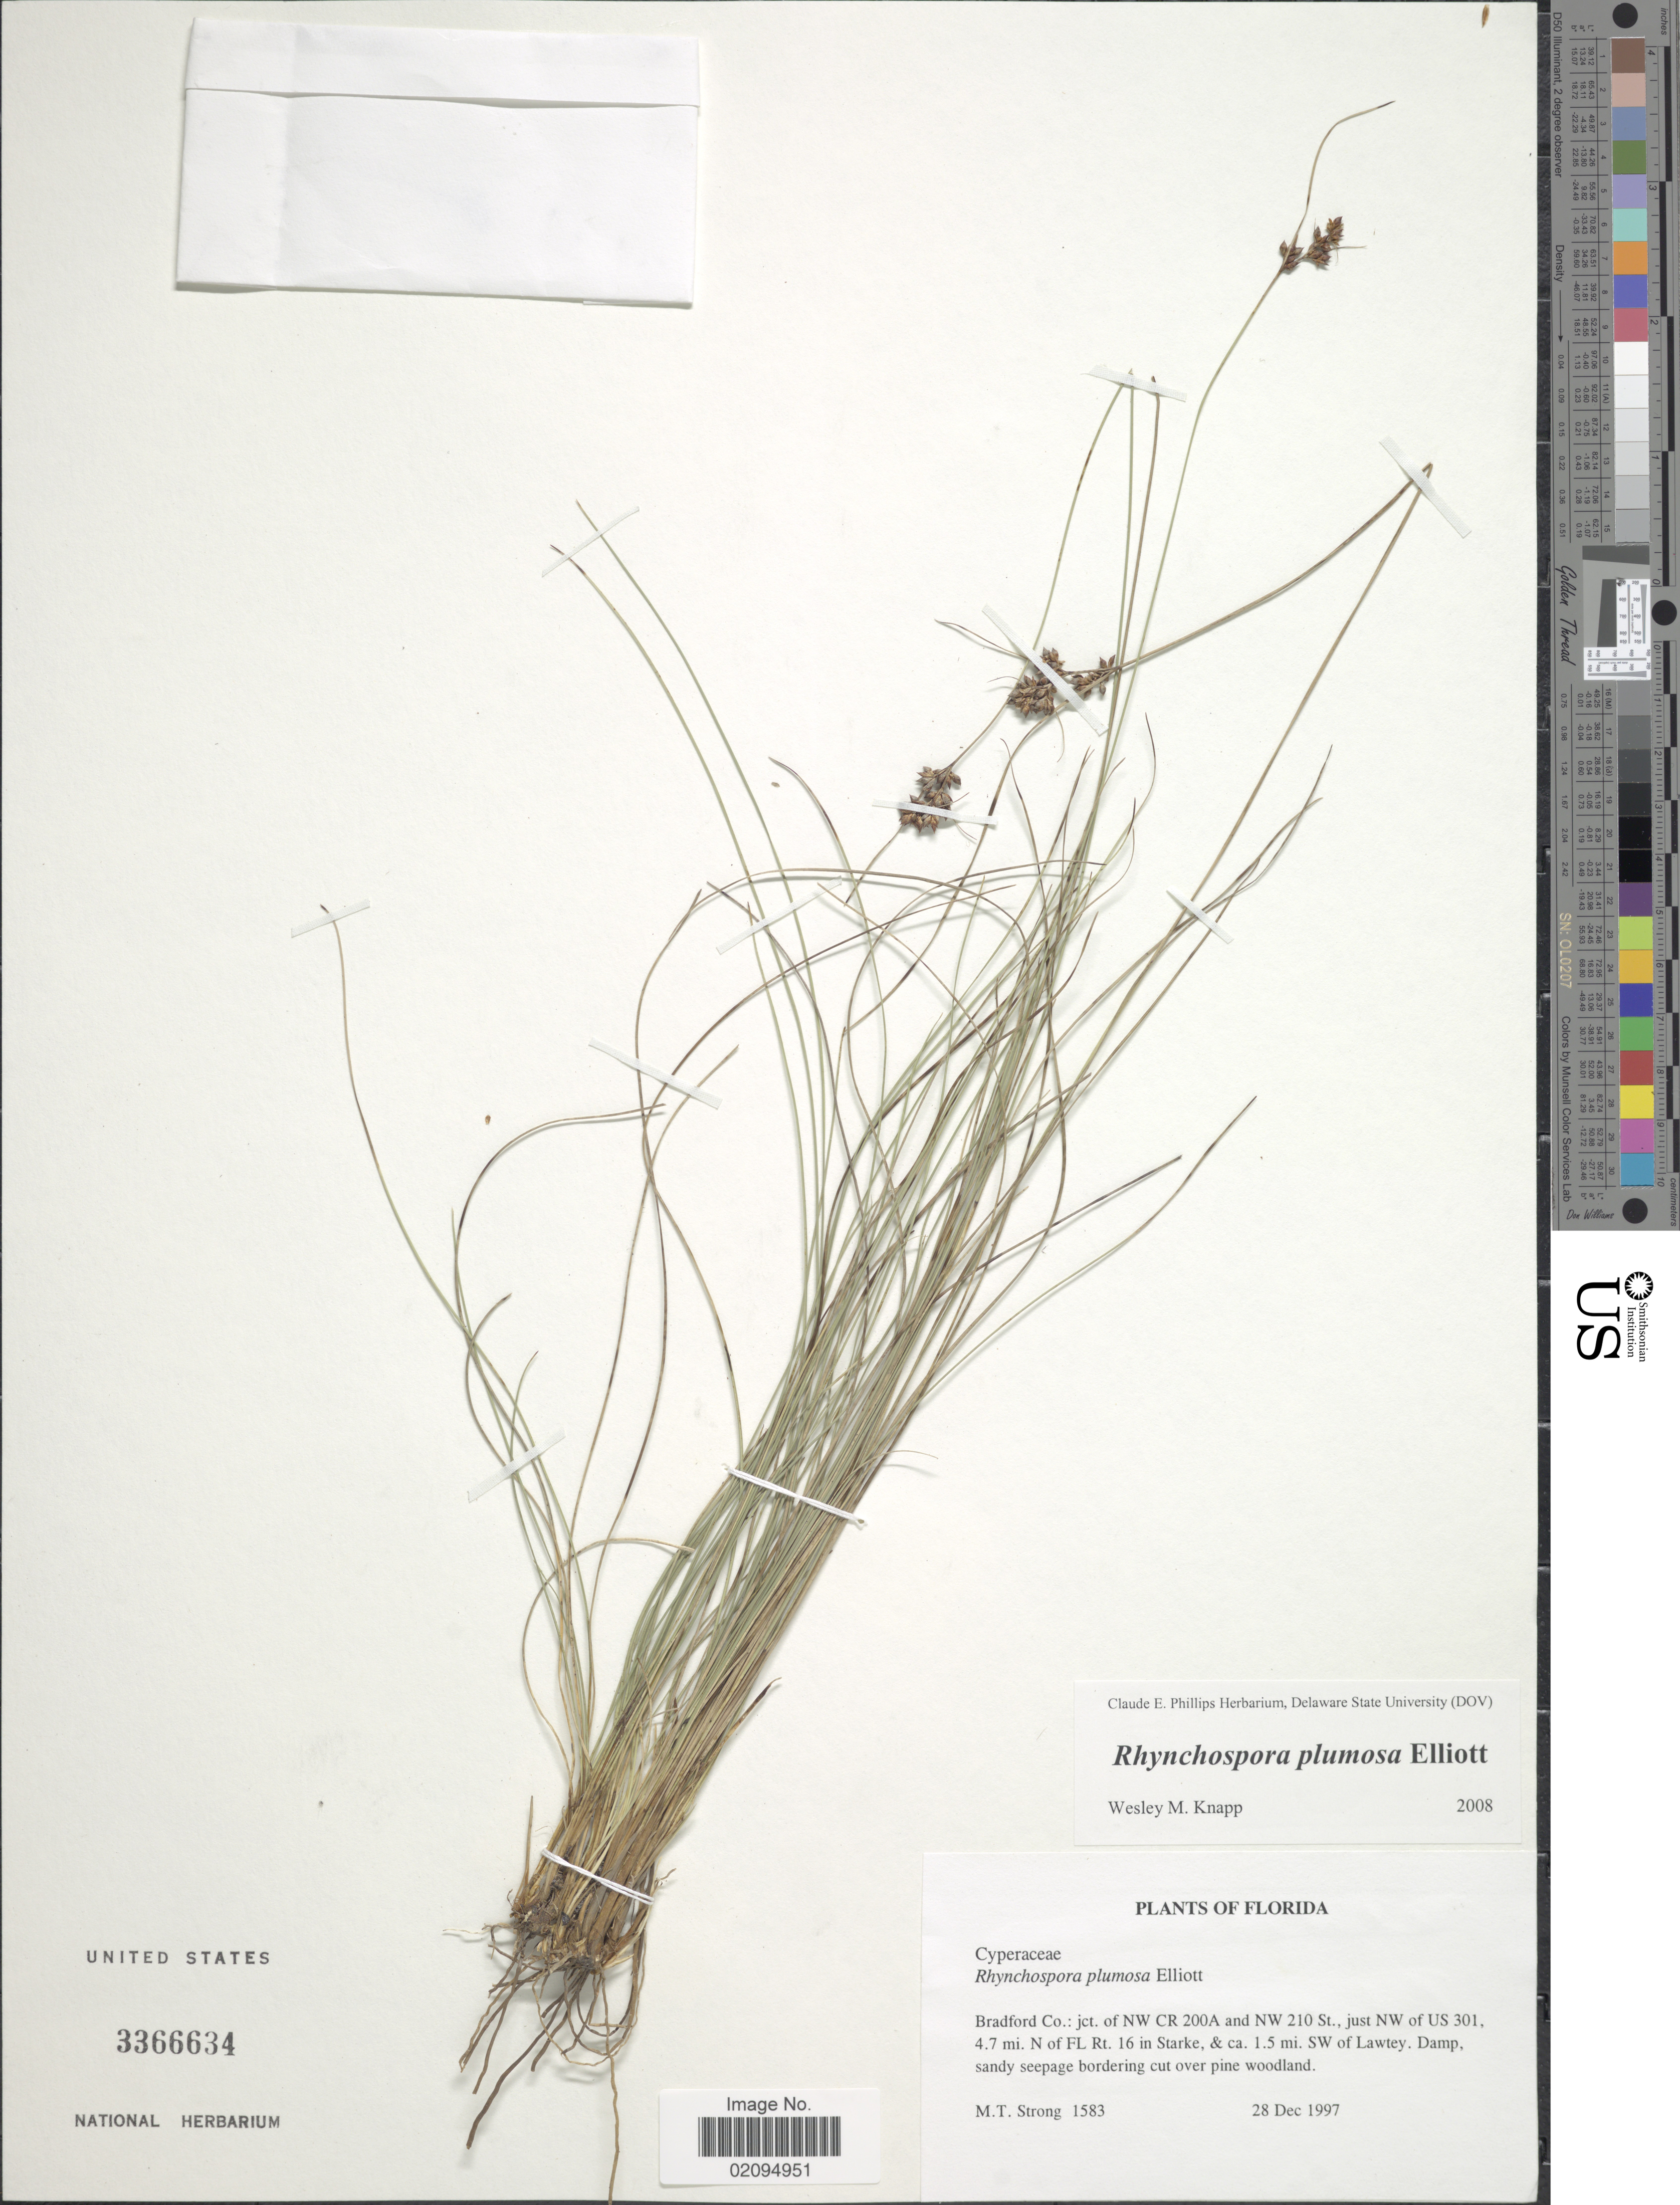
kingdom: Plantae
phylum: Tracheophyta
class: Liliopsida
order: Poales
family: Cyperaceae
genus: Rhynchospora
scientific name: Rhynchospora plumosa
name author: Elliott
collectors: M. T. Strong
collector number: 1583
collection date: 1997-12-28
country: United States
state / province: Florida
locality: Bradford Co.: jct. of NW CR 200A and NW 210 St., just NW of US 301, 4.7 mi. N of FL Rt 16 in Starke, & ca. 1.5 mi. SW of Lawtey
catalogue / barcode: US 3366634